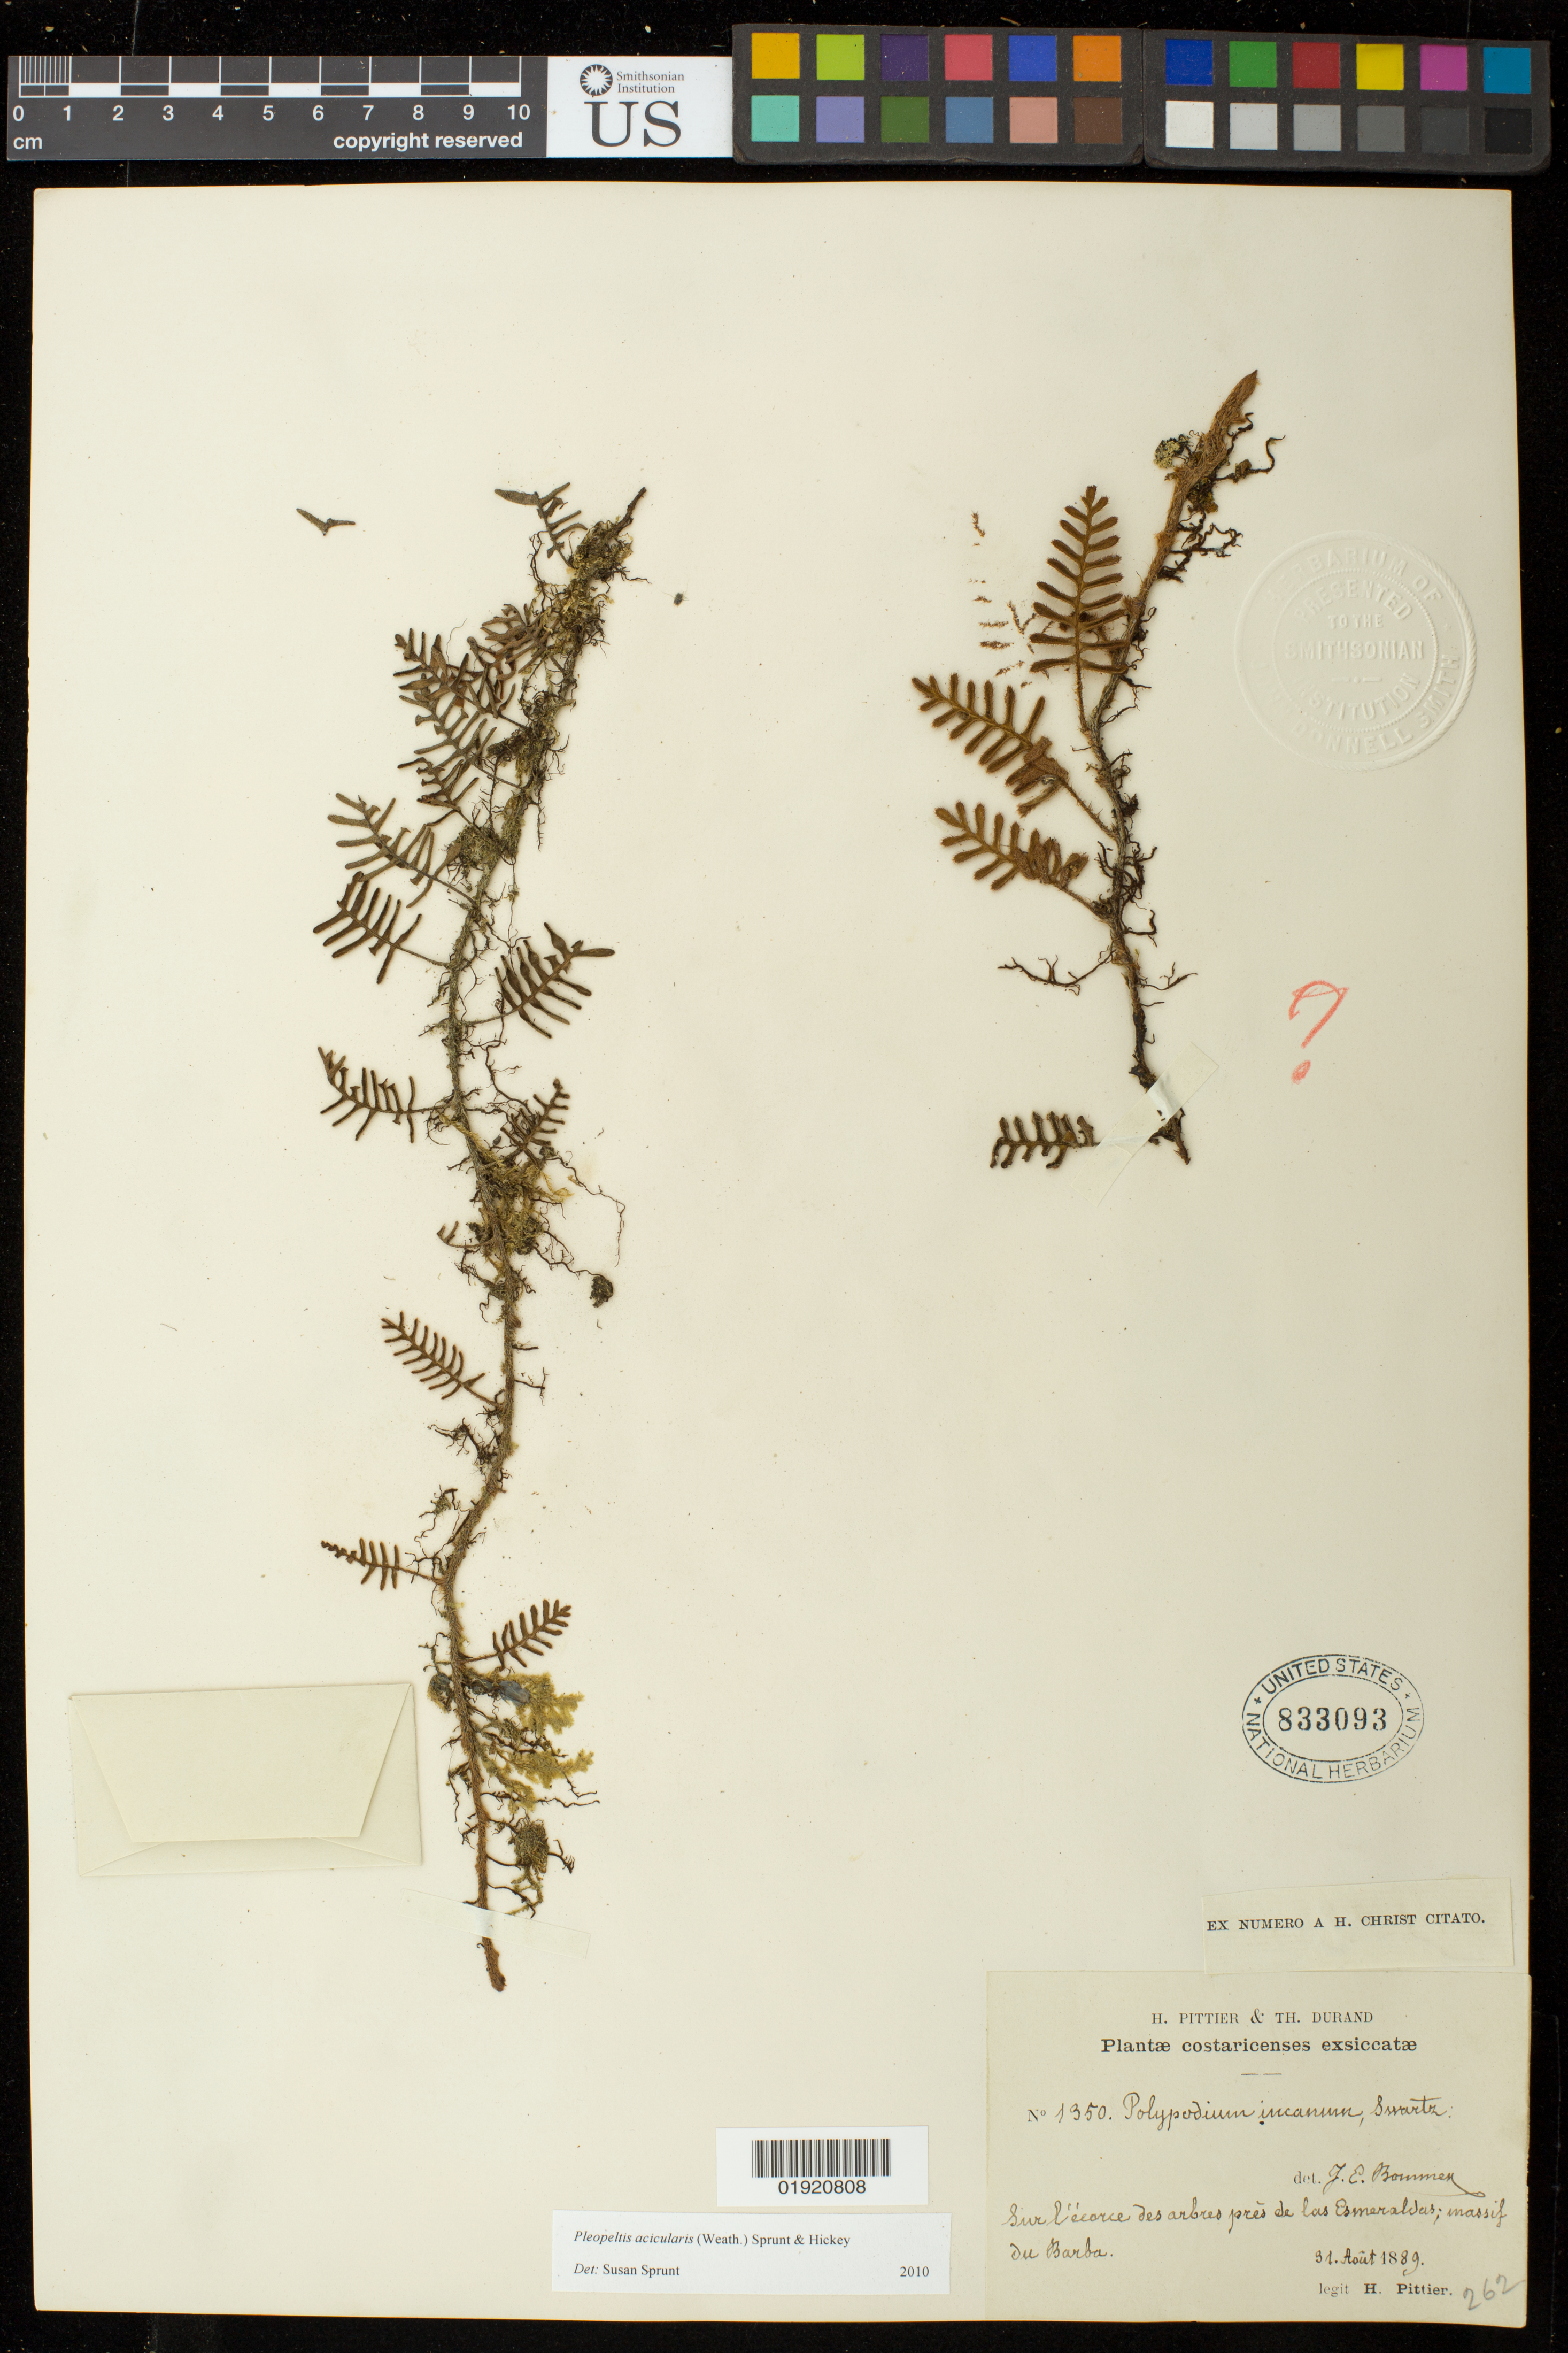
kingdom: Plantae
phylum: Tracheophyta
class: Polypodiopsida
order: Polypodiales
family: Polypodiaceae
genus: Pleopeltis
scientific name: Pleopeltis acicularis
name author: (Weath.) A.R. Sm. & Krömer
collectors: H. F. Pittier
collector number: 262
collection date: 1889-08-31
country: Costa Rica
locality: Las Esmeraldas; massif du Barba.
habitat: Sur l'ecorce des arbres.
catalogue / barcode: US 833093